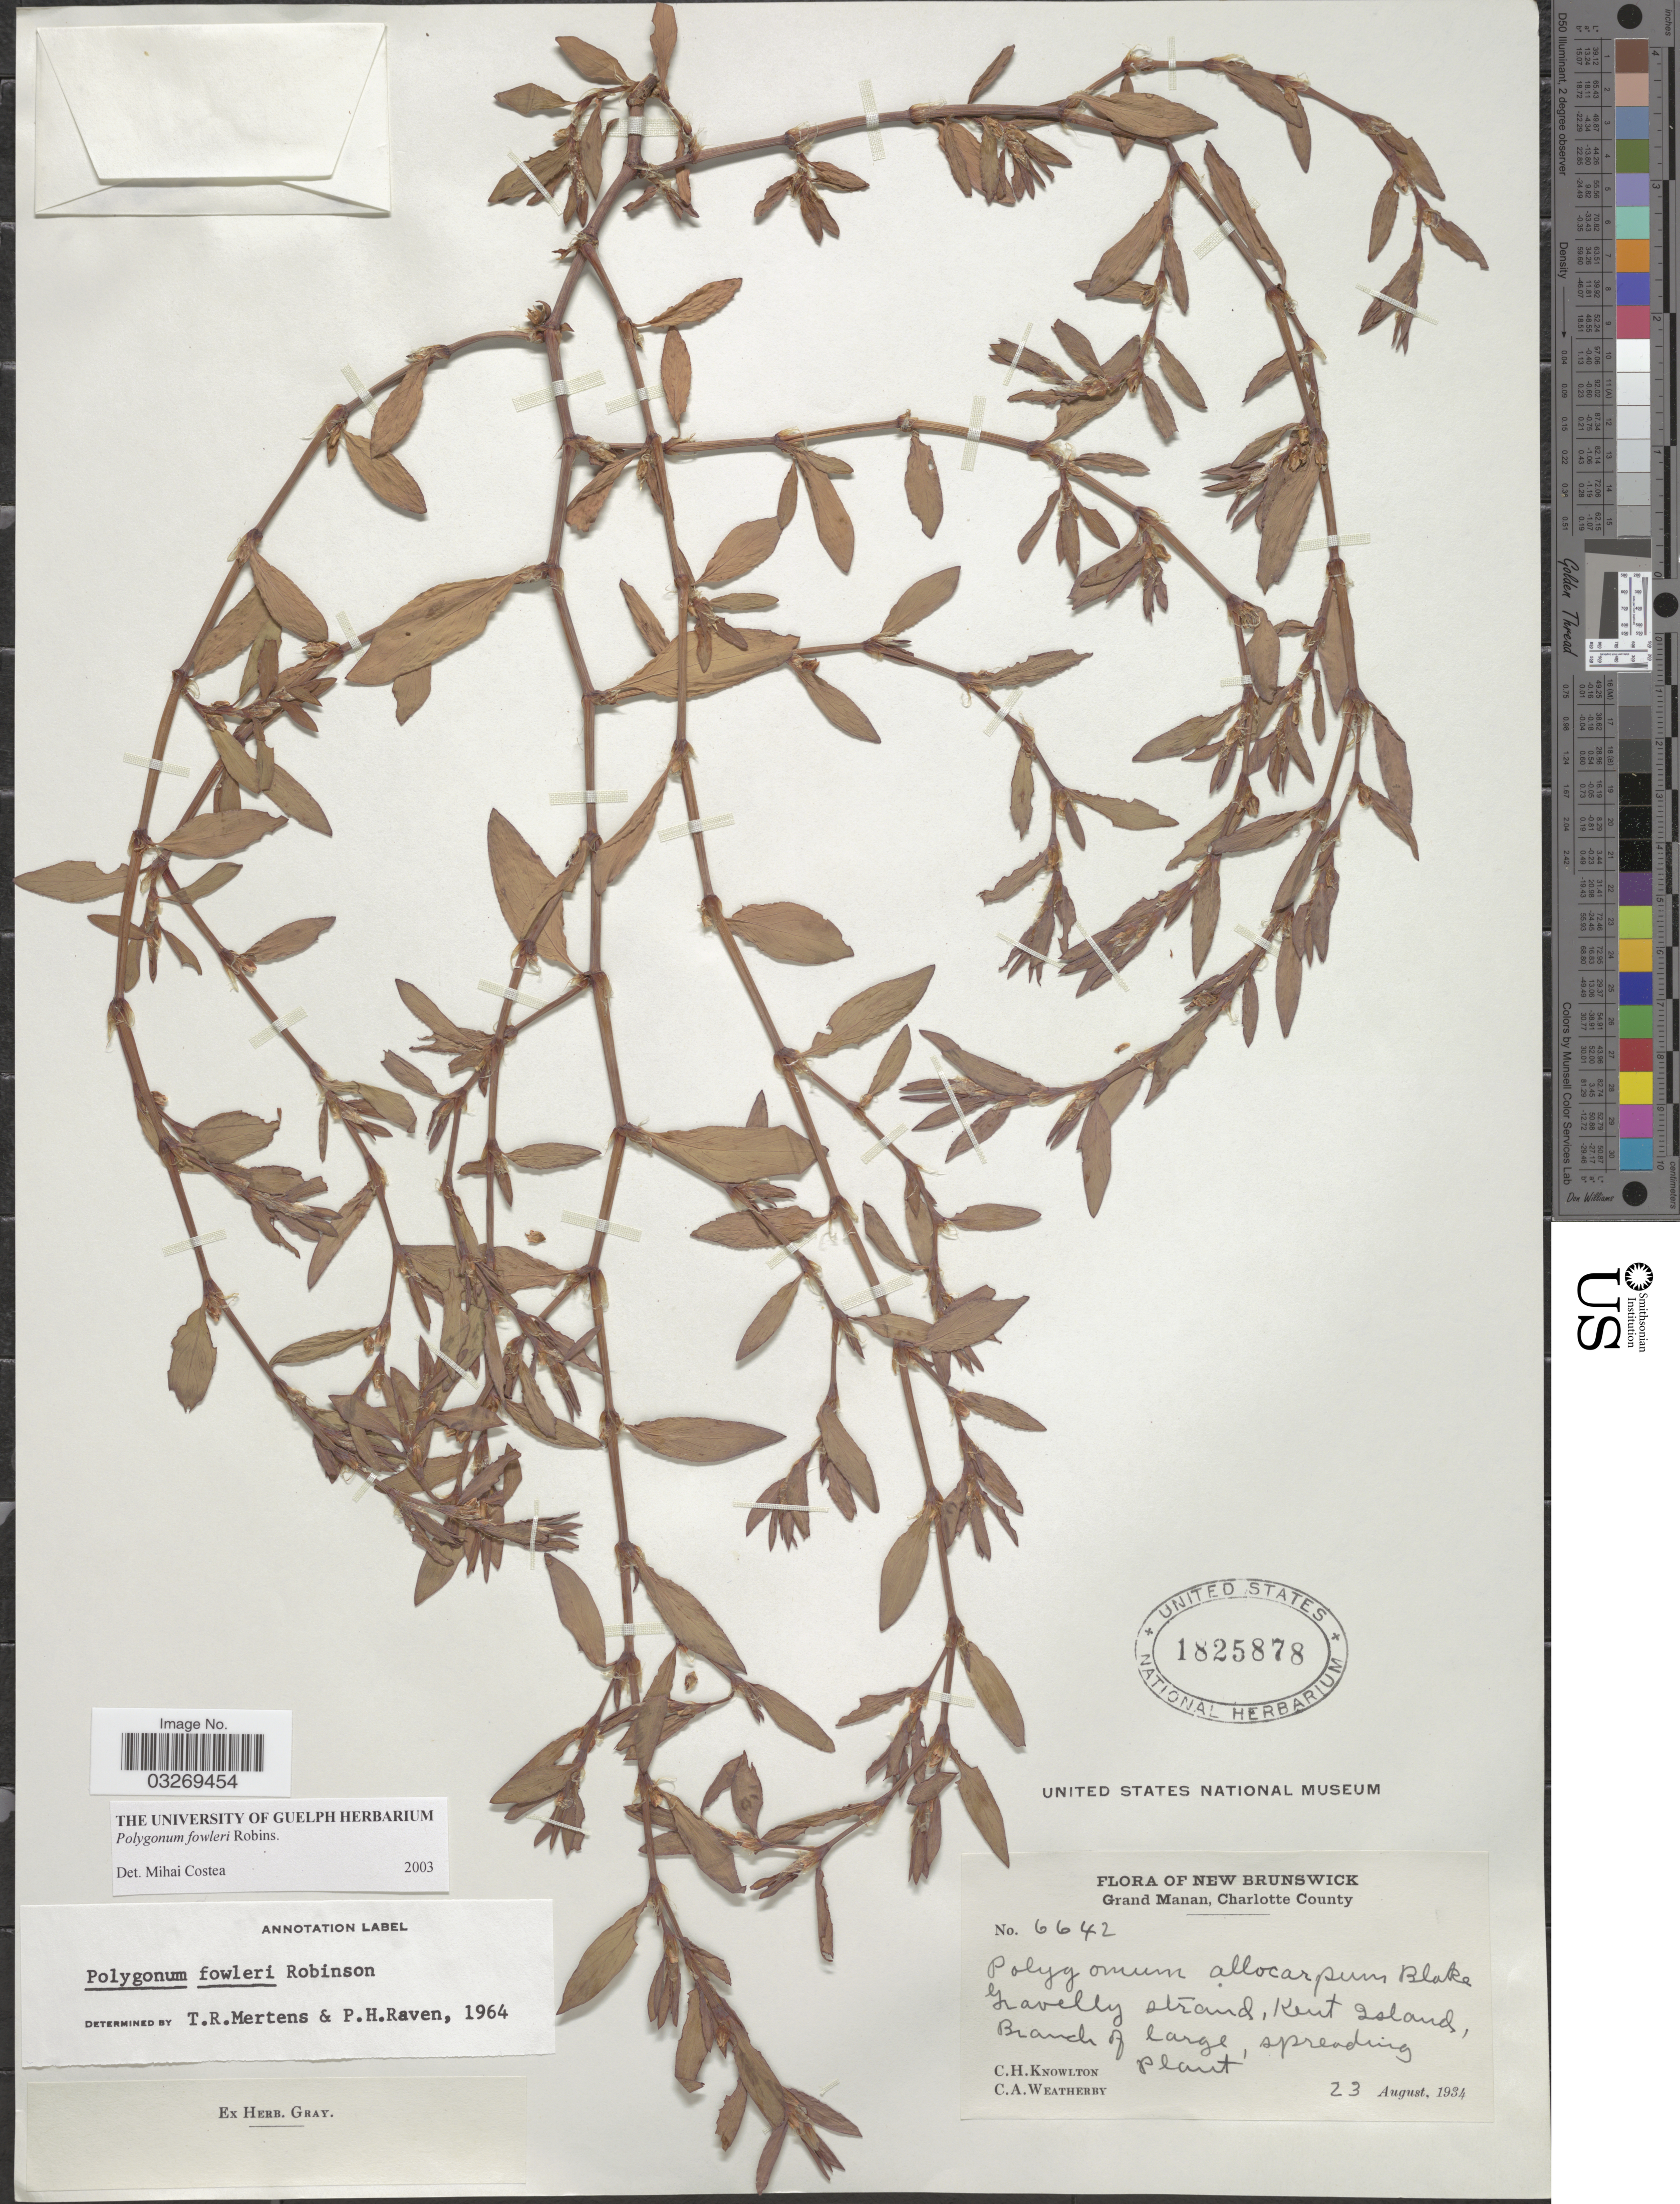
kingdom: Plantae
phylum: Tracheophyta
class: Magnoliopsida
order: Caryophyllales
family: Polygonaceae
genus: Polygonum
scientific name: Polygonum fowleri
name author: B.L. Rob.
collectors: C. H. Knowlton & C. A. Weatherby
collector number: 6642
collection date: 1934-08-23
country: Canada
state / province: New Brunswick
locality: Grand Manan, Charlotte County, Gravelly strand, Kent Island.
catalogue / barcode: US 1825878